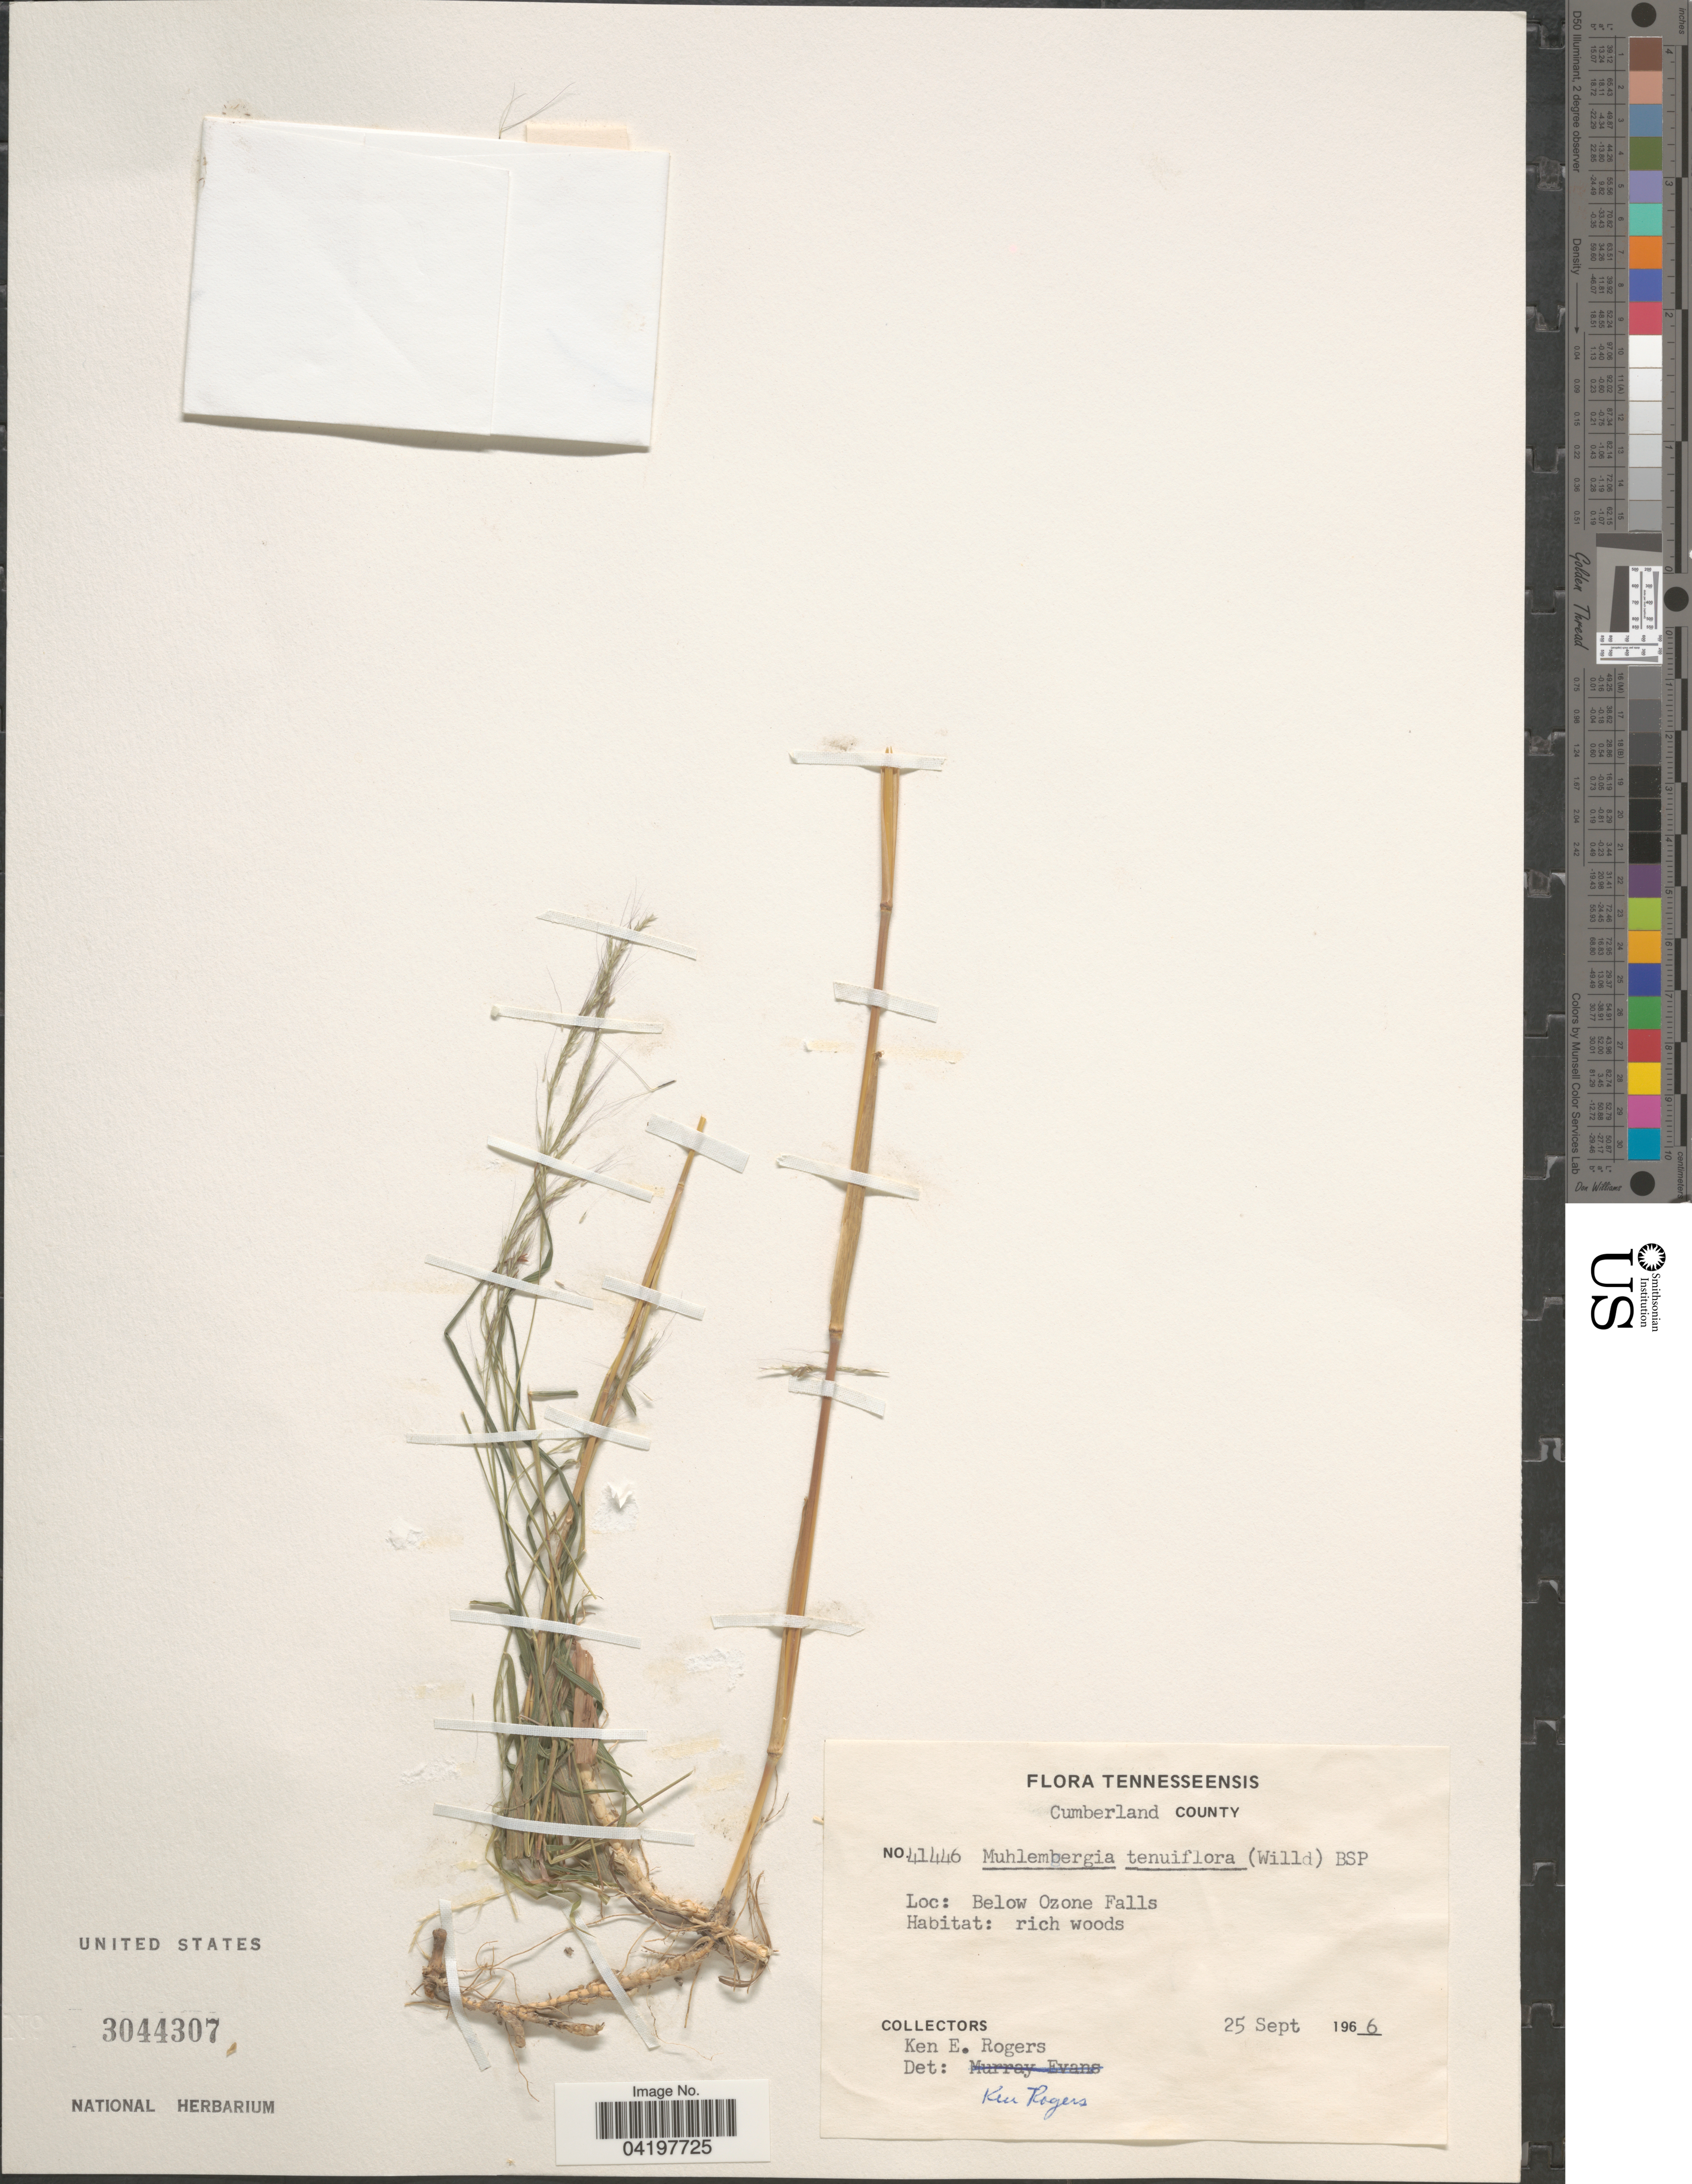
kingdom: Plantae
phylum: Tracheophyta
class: Liliopsida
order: Poales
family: Poaceae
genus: Muhlenbergia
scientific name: Muhlenbergia tenuiflora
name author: (Willd.) Britton, Stearns & Poggenb.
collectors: K. Rogers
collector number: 41446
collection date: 1966-09-25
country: United States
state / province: Tennessee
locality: Cumberland County. Below Ozone Falls.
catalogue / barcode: US 3044307